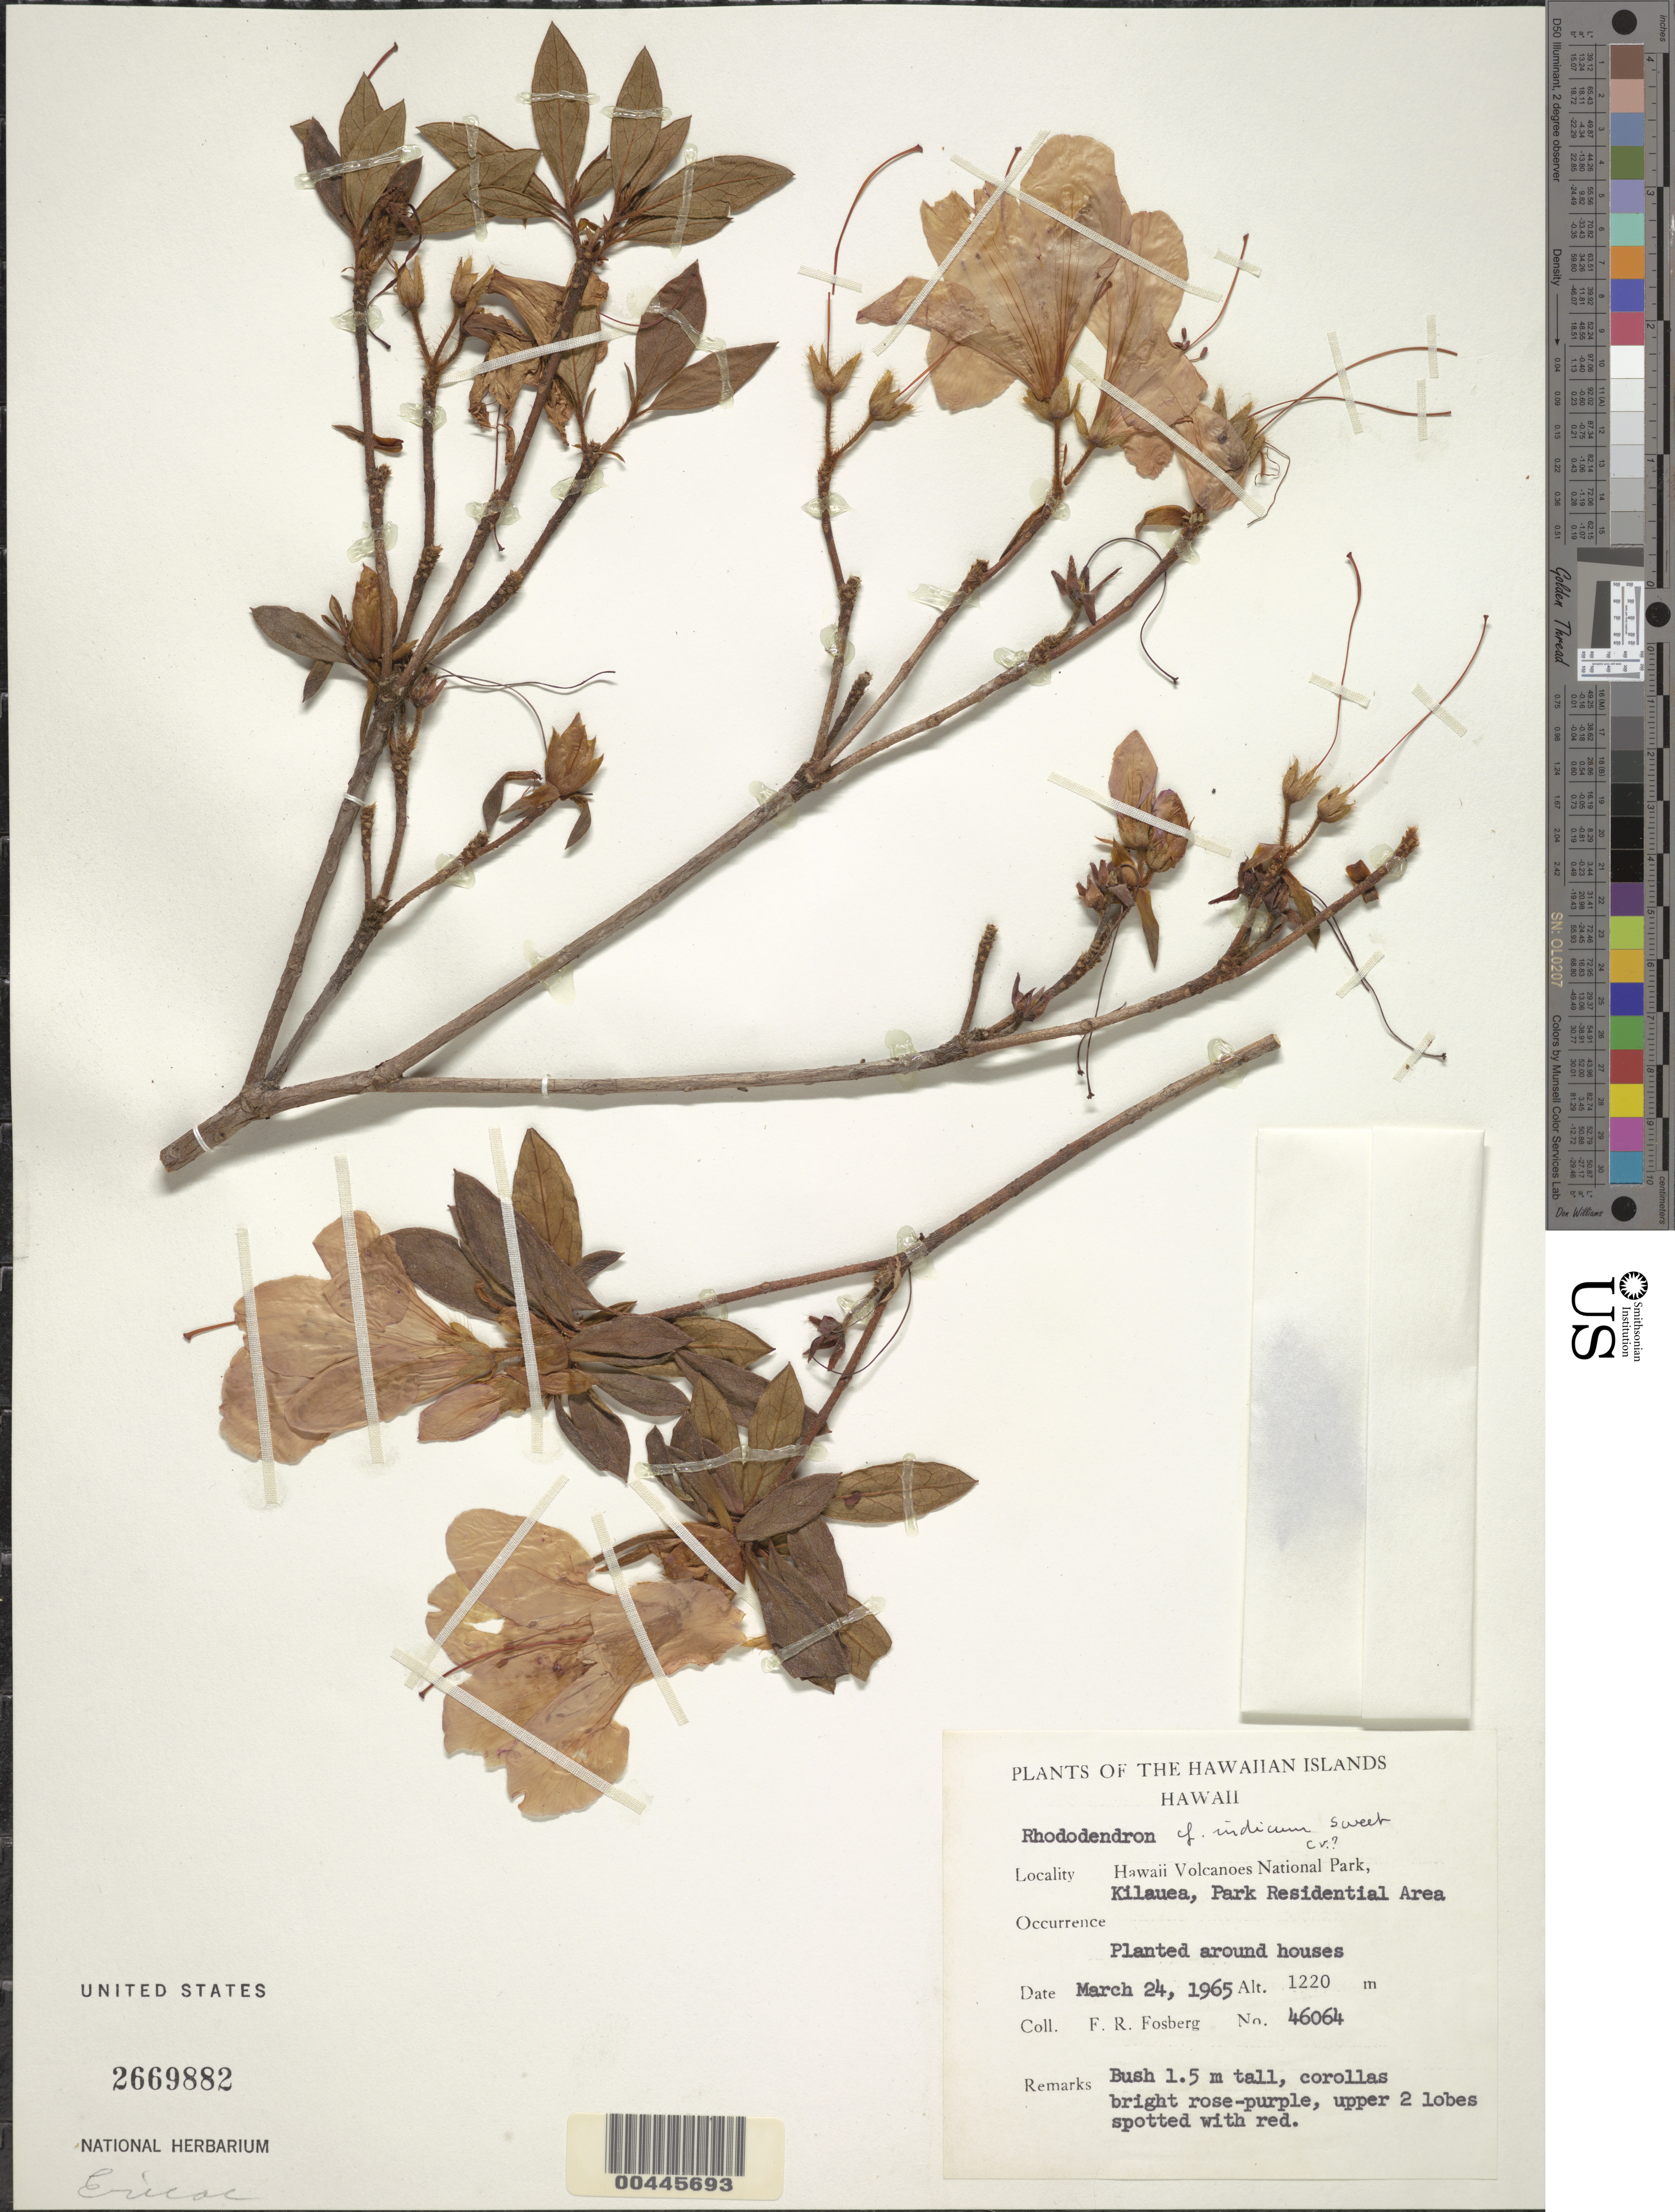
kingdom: Plantae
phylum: Tracheophyta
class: Magnoliopsida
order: Ericales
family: Ericaceae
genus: Rhododendron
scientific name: Rhododendron indicum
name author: (L.) Sweet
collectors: F. R. Fosberg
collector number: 46064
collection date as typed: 24 Mar 1965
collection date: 1965-03-24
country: United States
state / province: Hawaii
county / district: Hawaii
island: Hawaii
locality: Hawaii Volcanoes National Park, Kilauea, Park Residential Area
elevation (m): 1220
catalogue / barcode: US 2669882